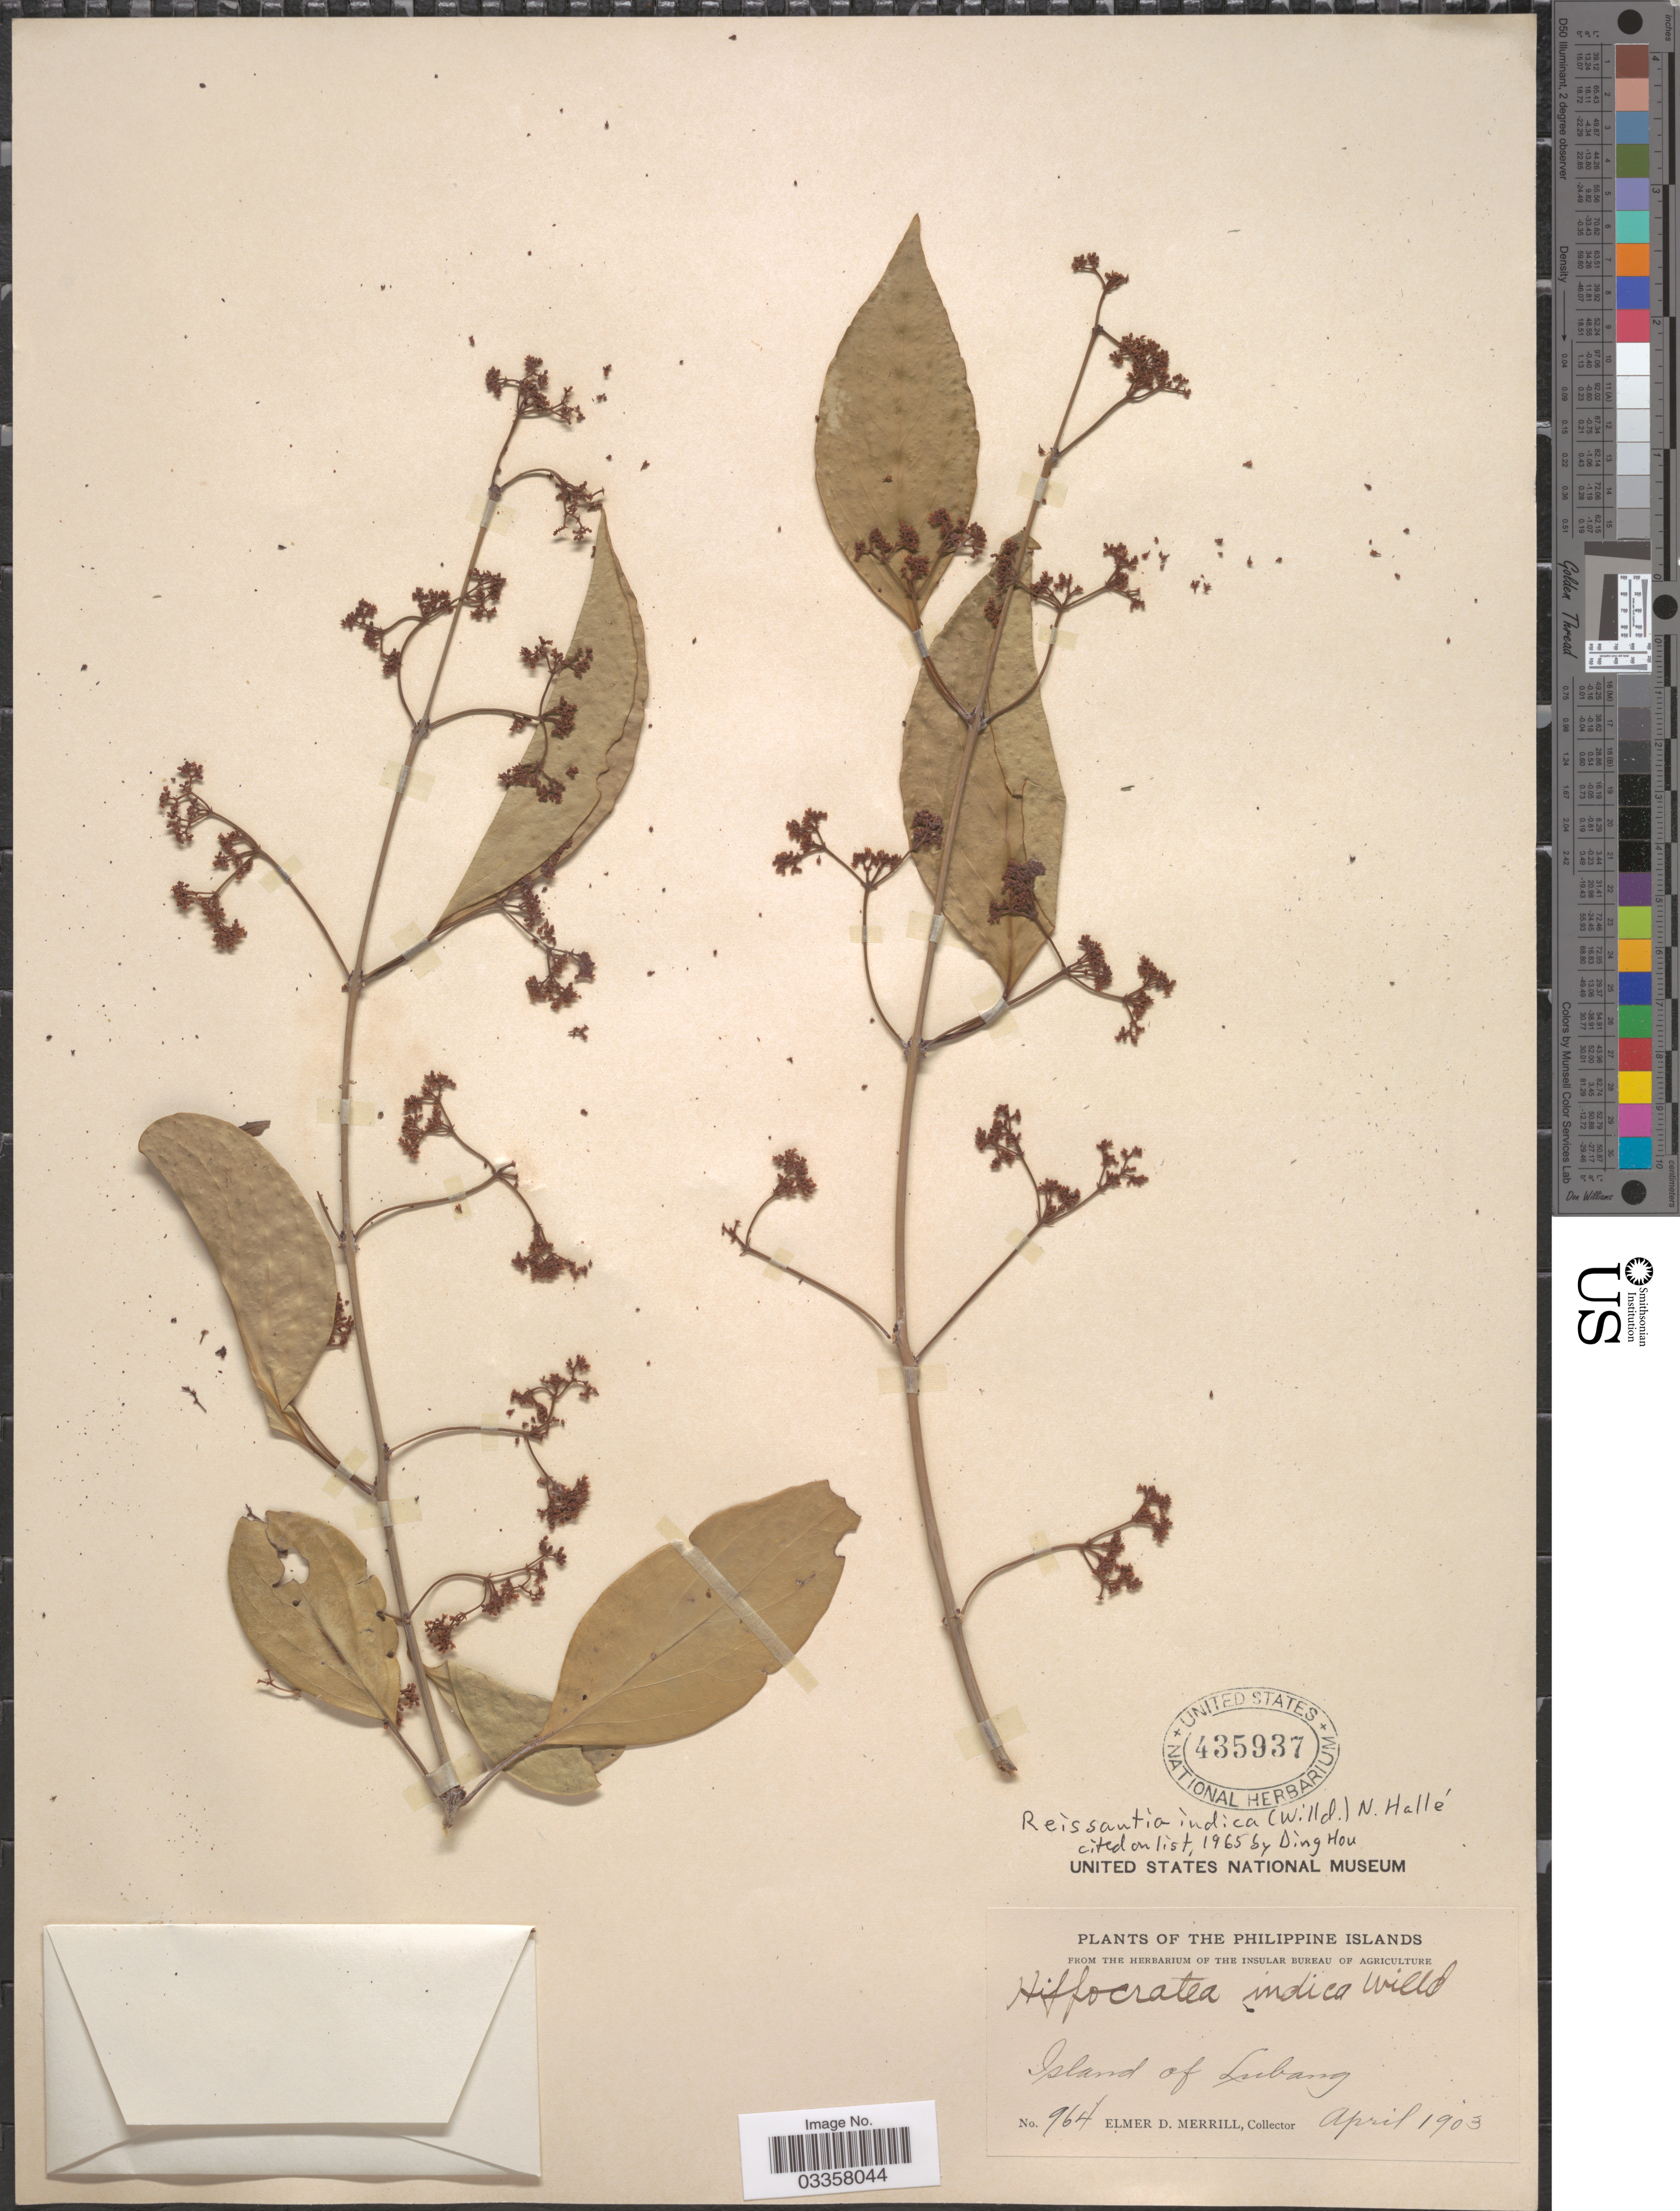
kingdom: Plantae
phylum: Tracheophyta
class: Magnoliopsida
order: Celastrales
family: Celastraceae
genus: Reissantia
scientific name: Reissantia indica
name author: (Willd.) N. Hallé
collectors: E. D. Merrill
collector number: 964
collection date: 1903-04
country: Philippines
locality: Island of Lubang.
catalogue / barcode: US 435937